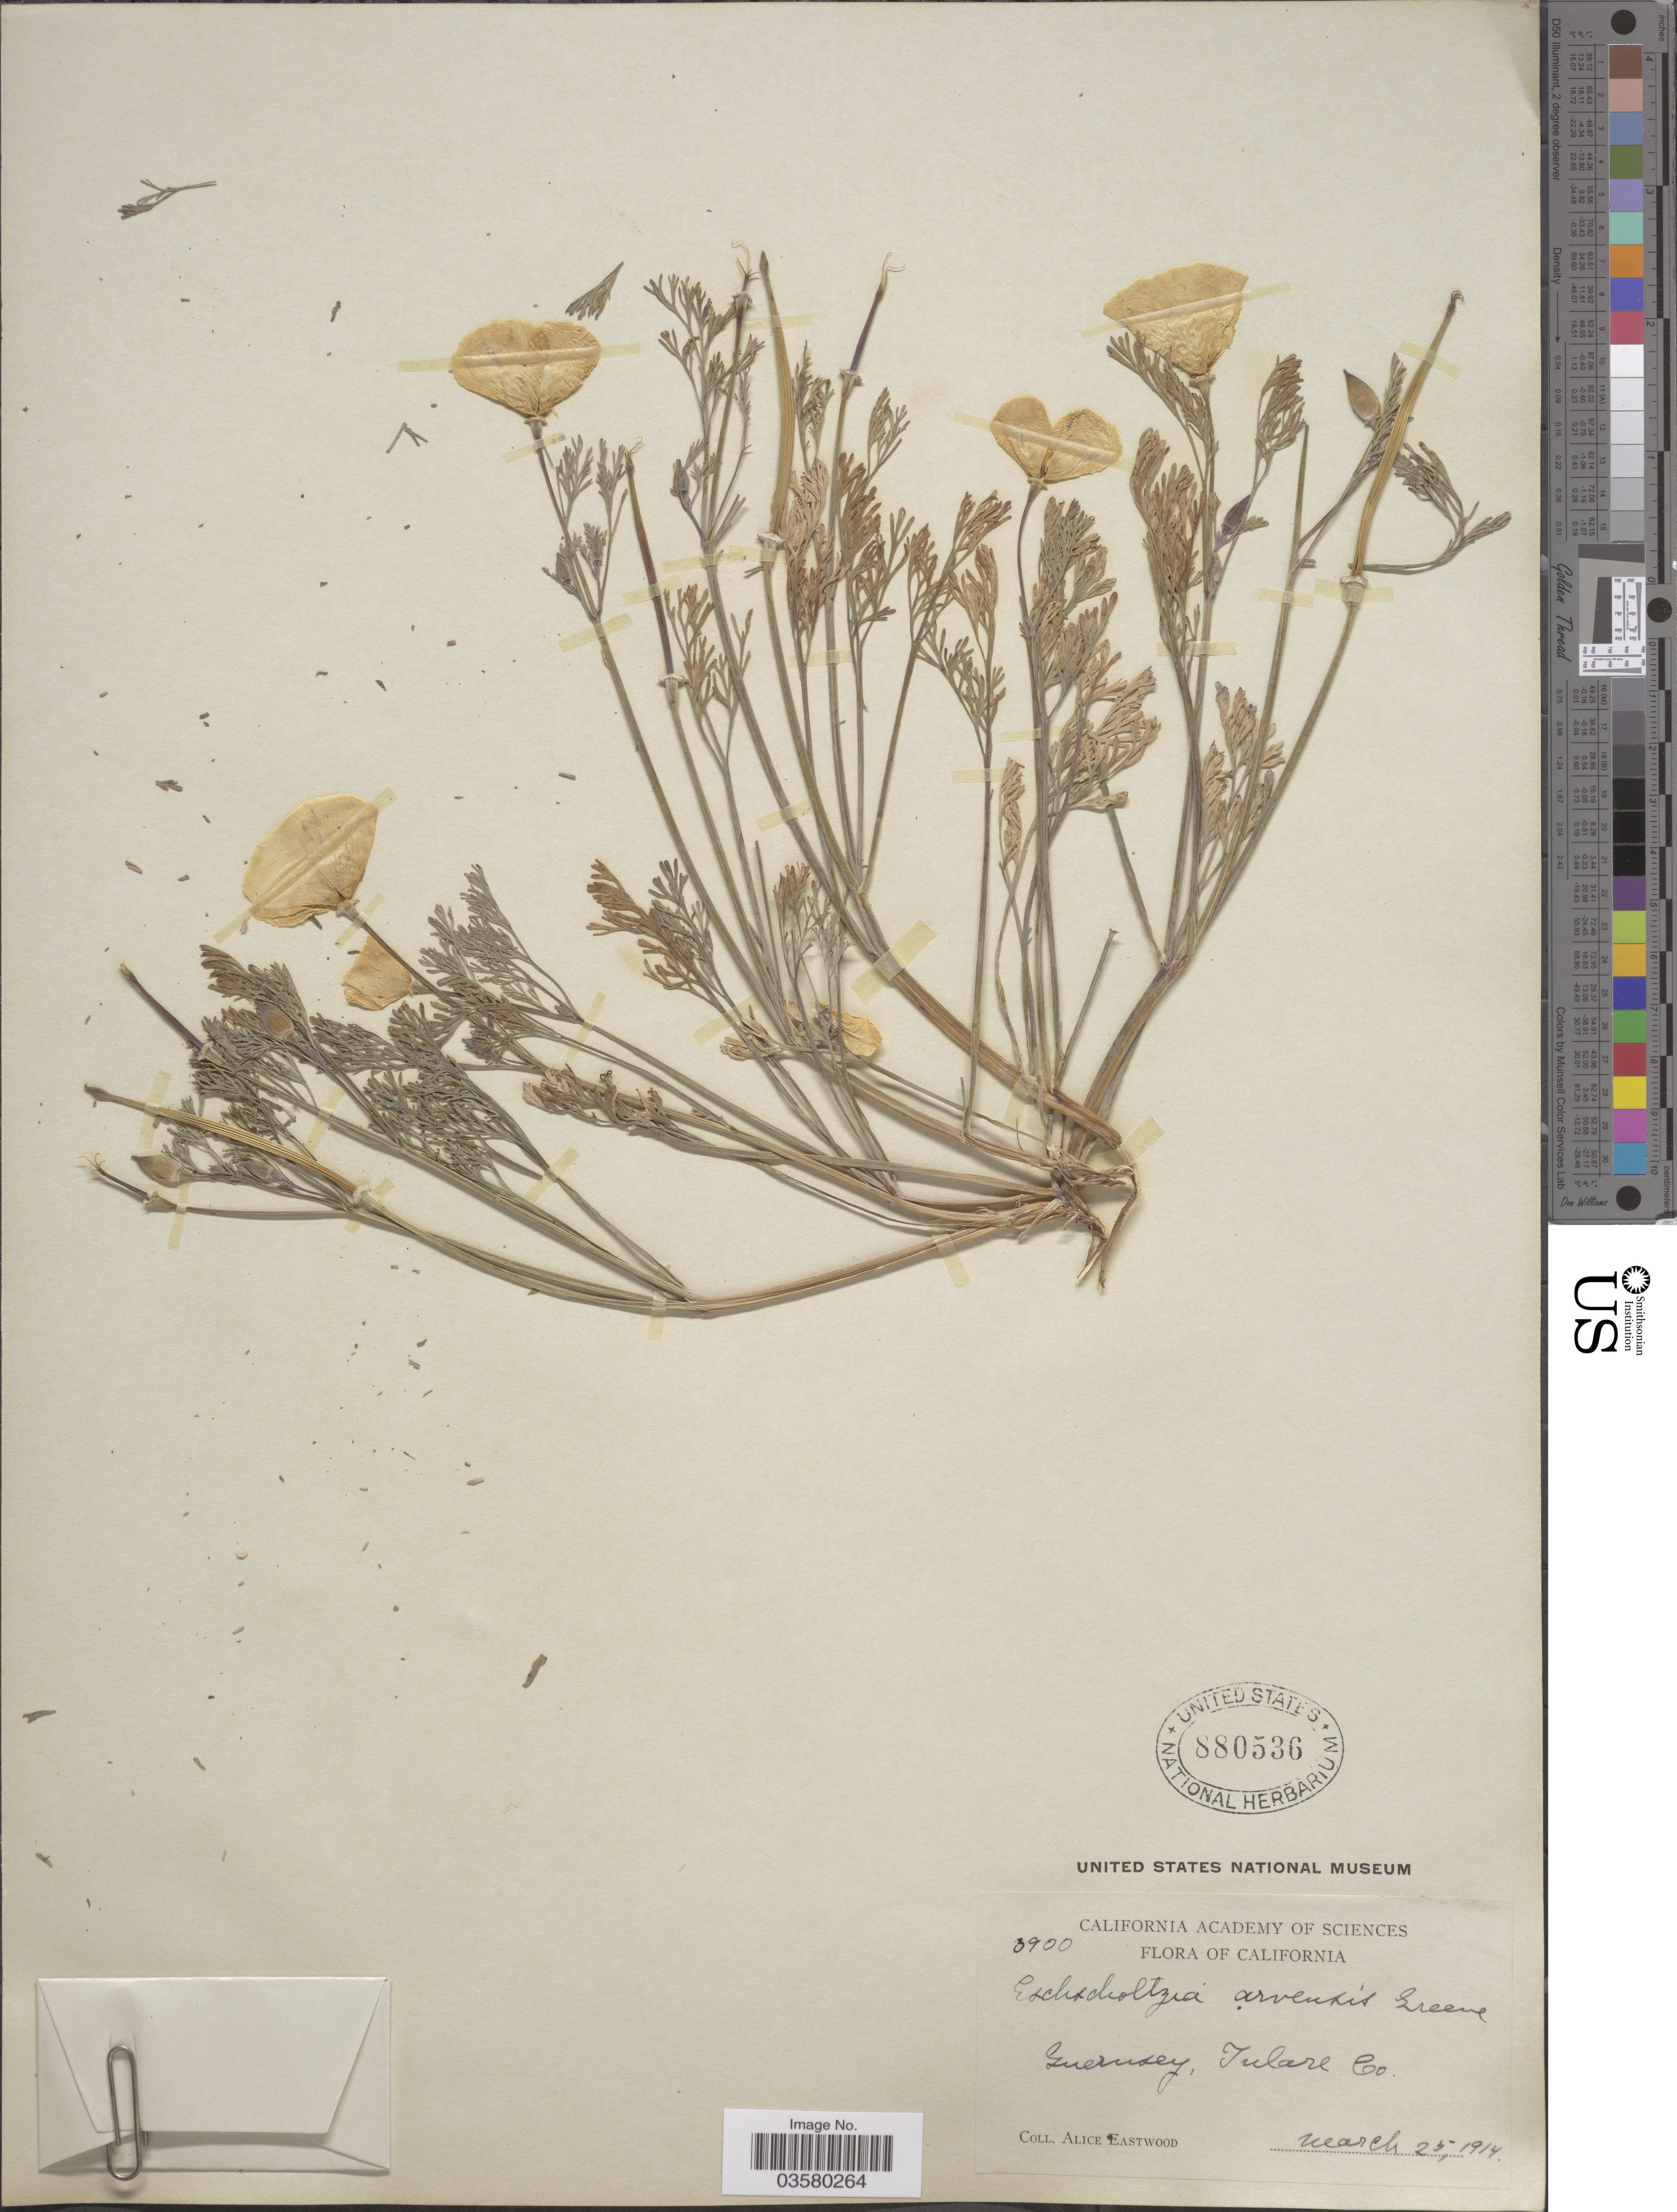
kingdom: Plantae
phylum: Tracheophyta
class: Magnoliopsida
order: Ranunculales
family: Papaveraceae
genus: Eschscholzia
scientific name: Eschscholzia californica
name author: Cham.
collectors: A. Eastwood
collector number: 3900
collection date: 1914-03-25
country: United States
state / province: California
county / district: Tulare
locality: Guernsey, Tulare Co.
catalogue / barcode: US 880536